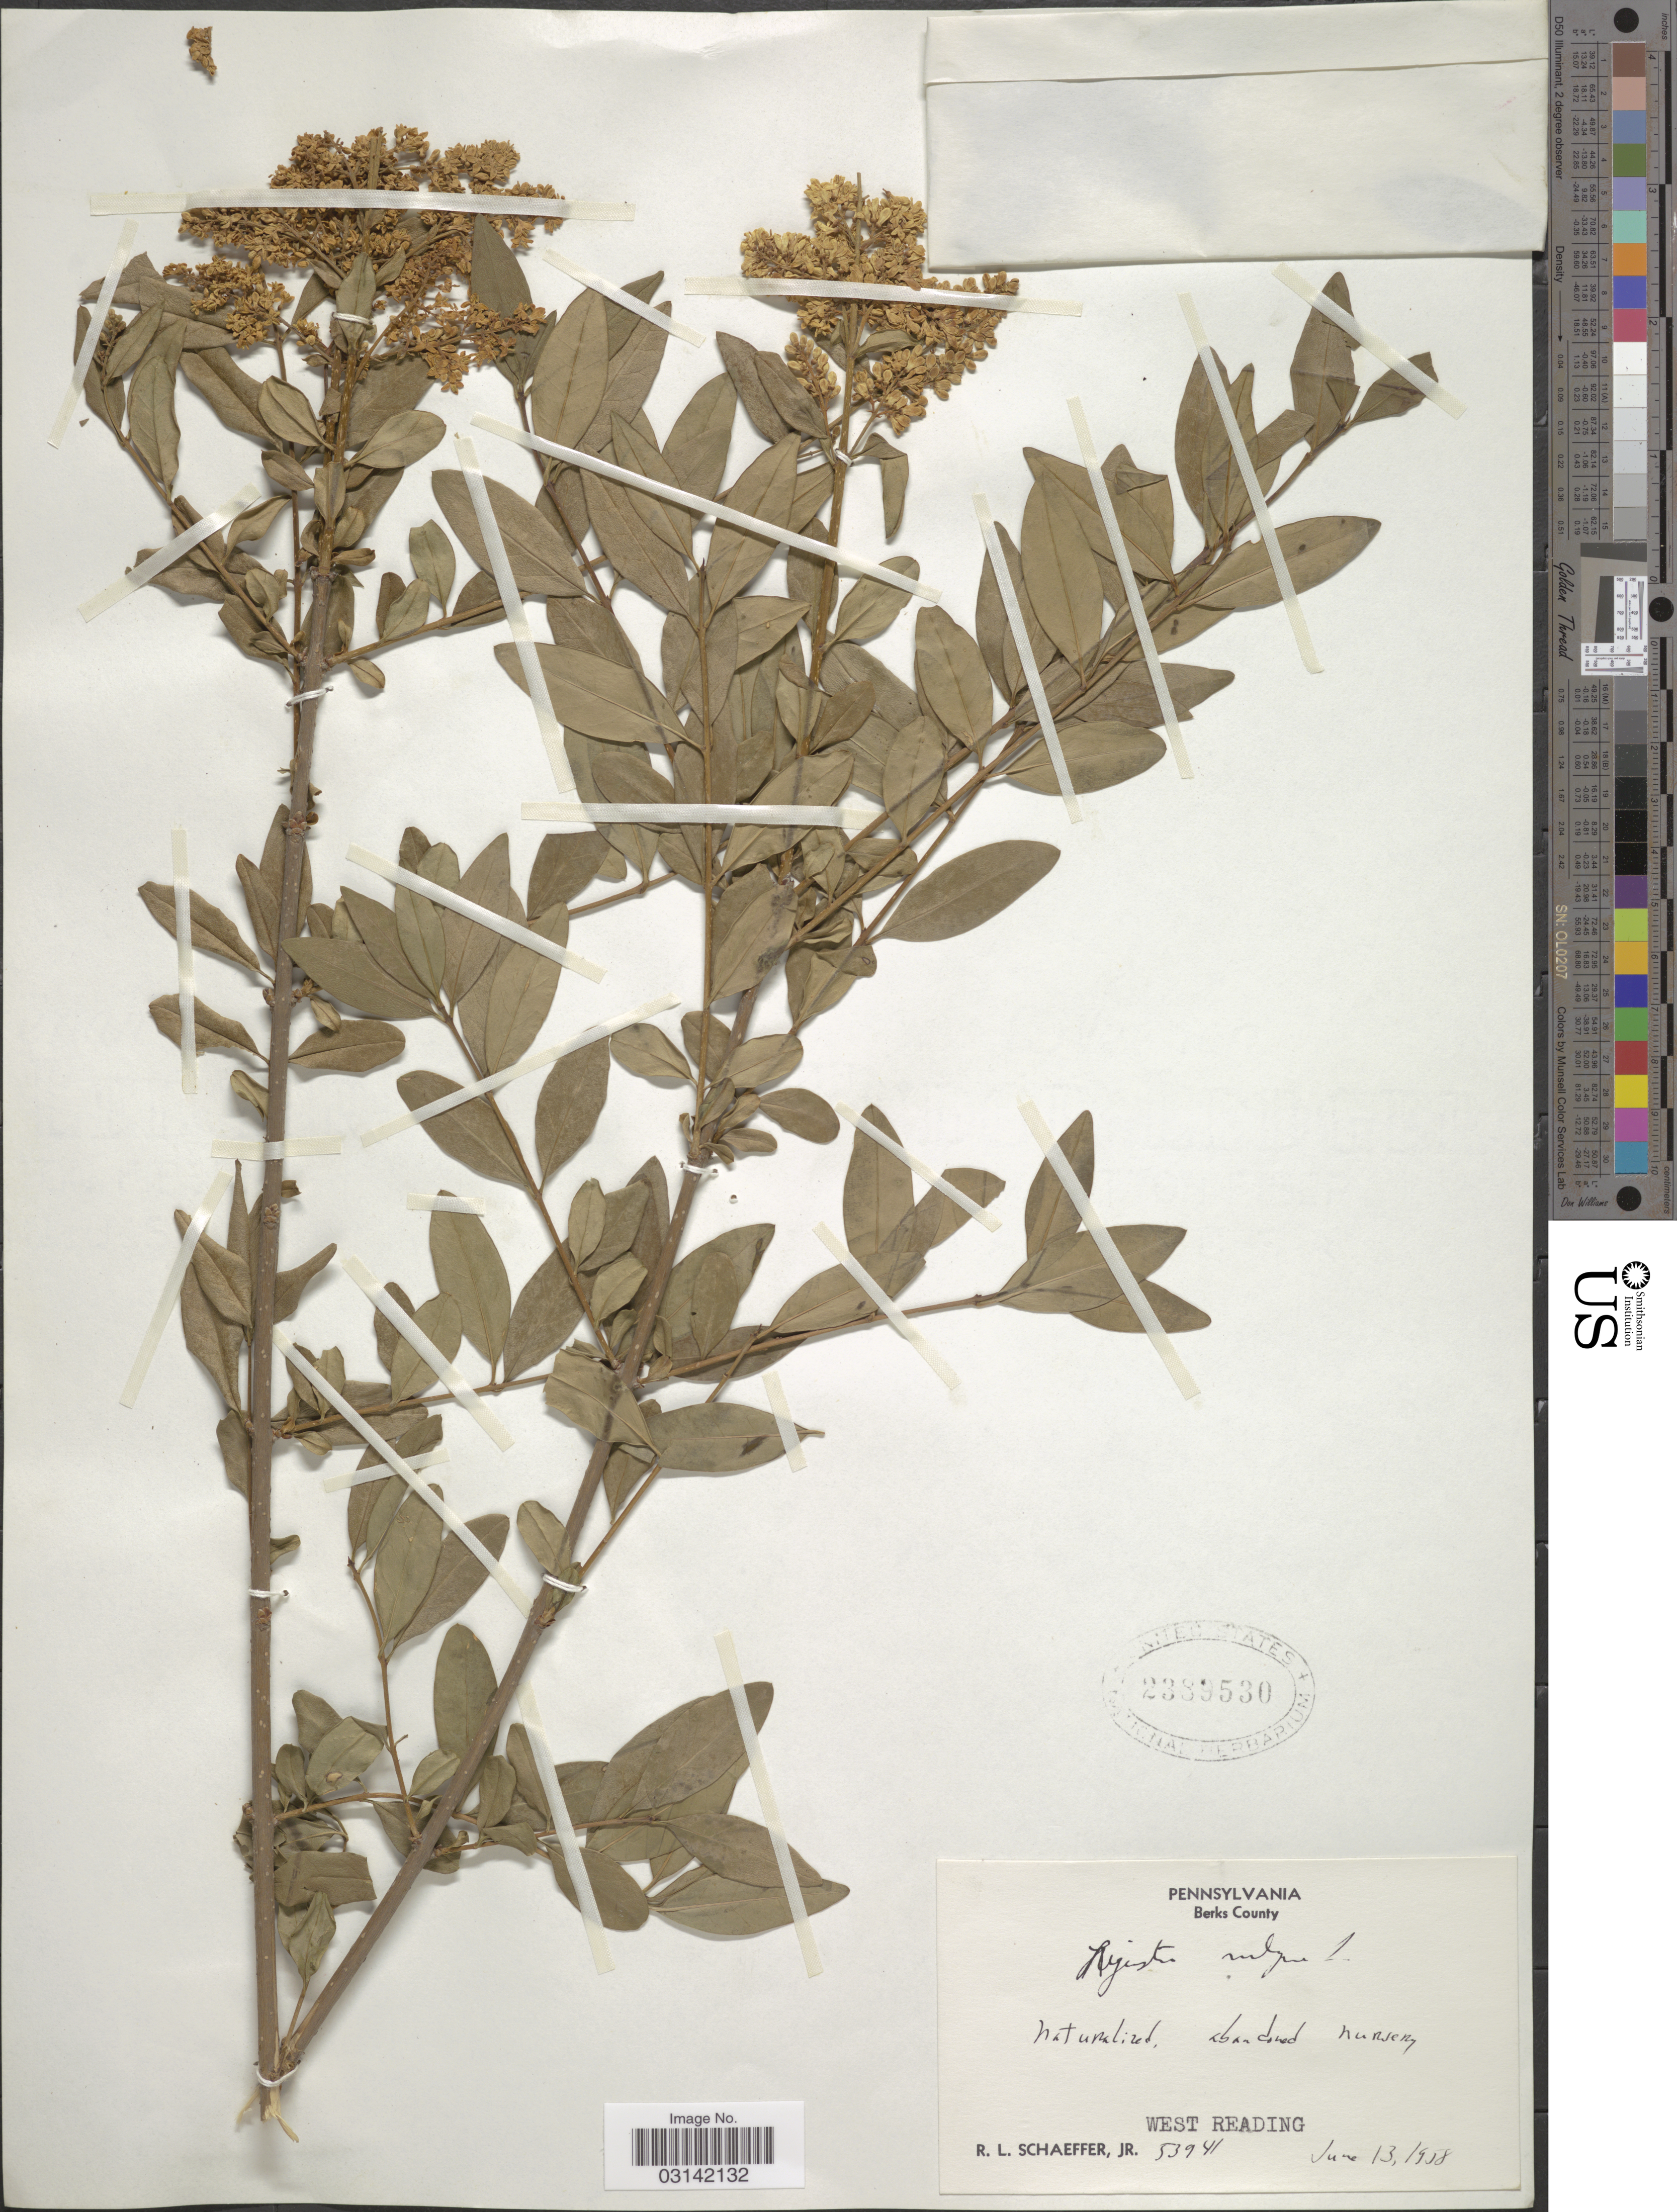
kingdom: Plantae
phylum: Tracheophyta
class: Magnoliopsida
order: Lamiales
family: Oleaceae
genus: Ligustrum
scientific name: Ligustrum vulgare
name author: L.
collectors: R. L. Schaeffer Jr.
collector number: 53941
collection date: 1958-06-13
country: United States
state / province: Pennsylvania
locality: Berks County, West Reading.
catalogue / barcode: US 2389530